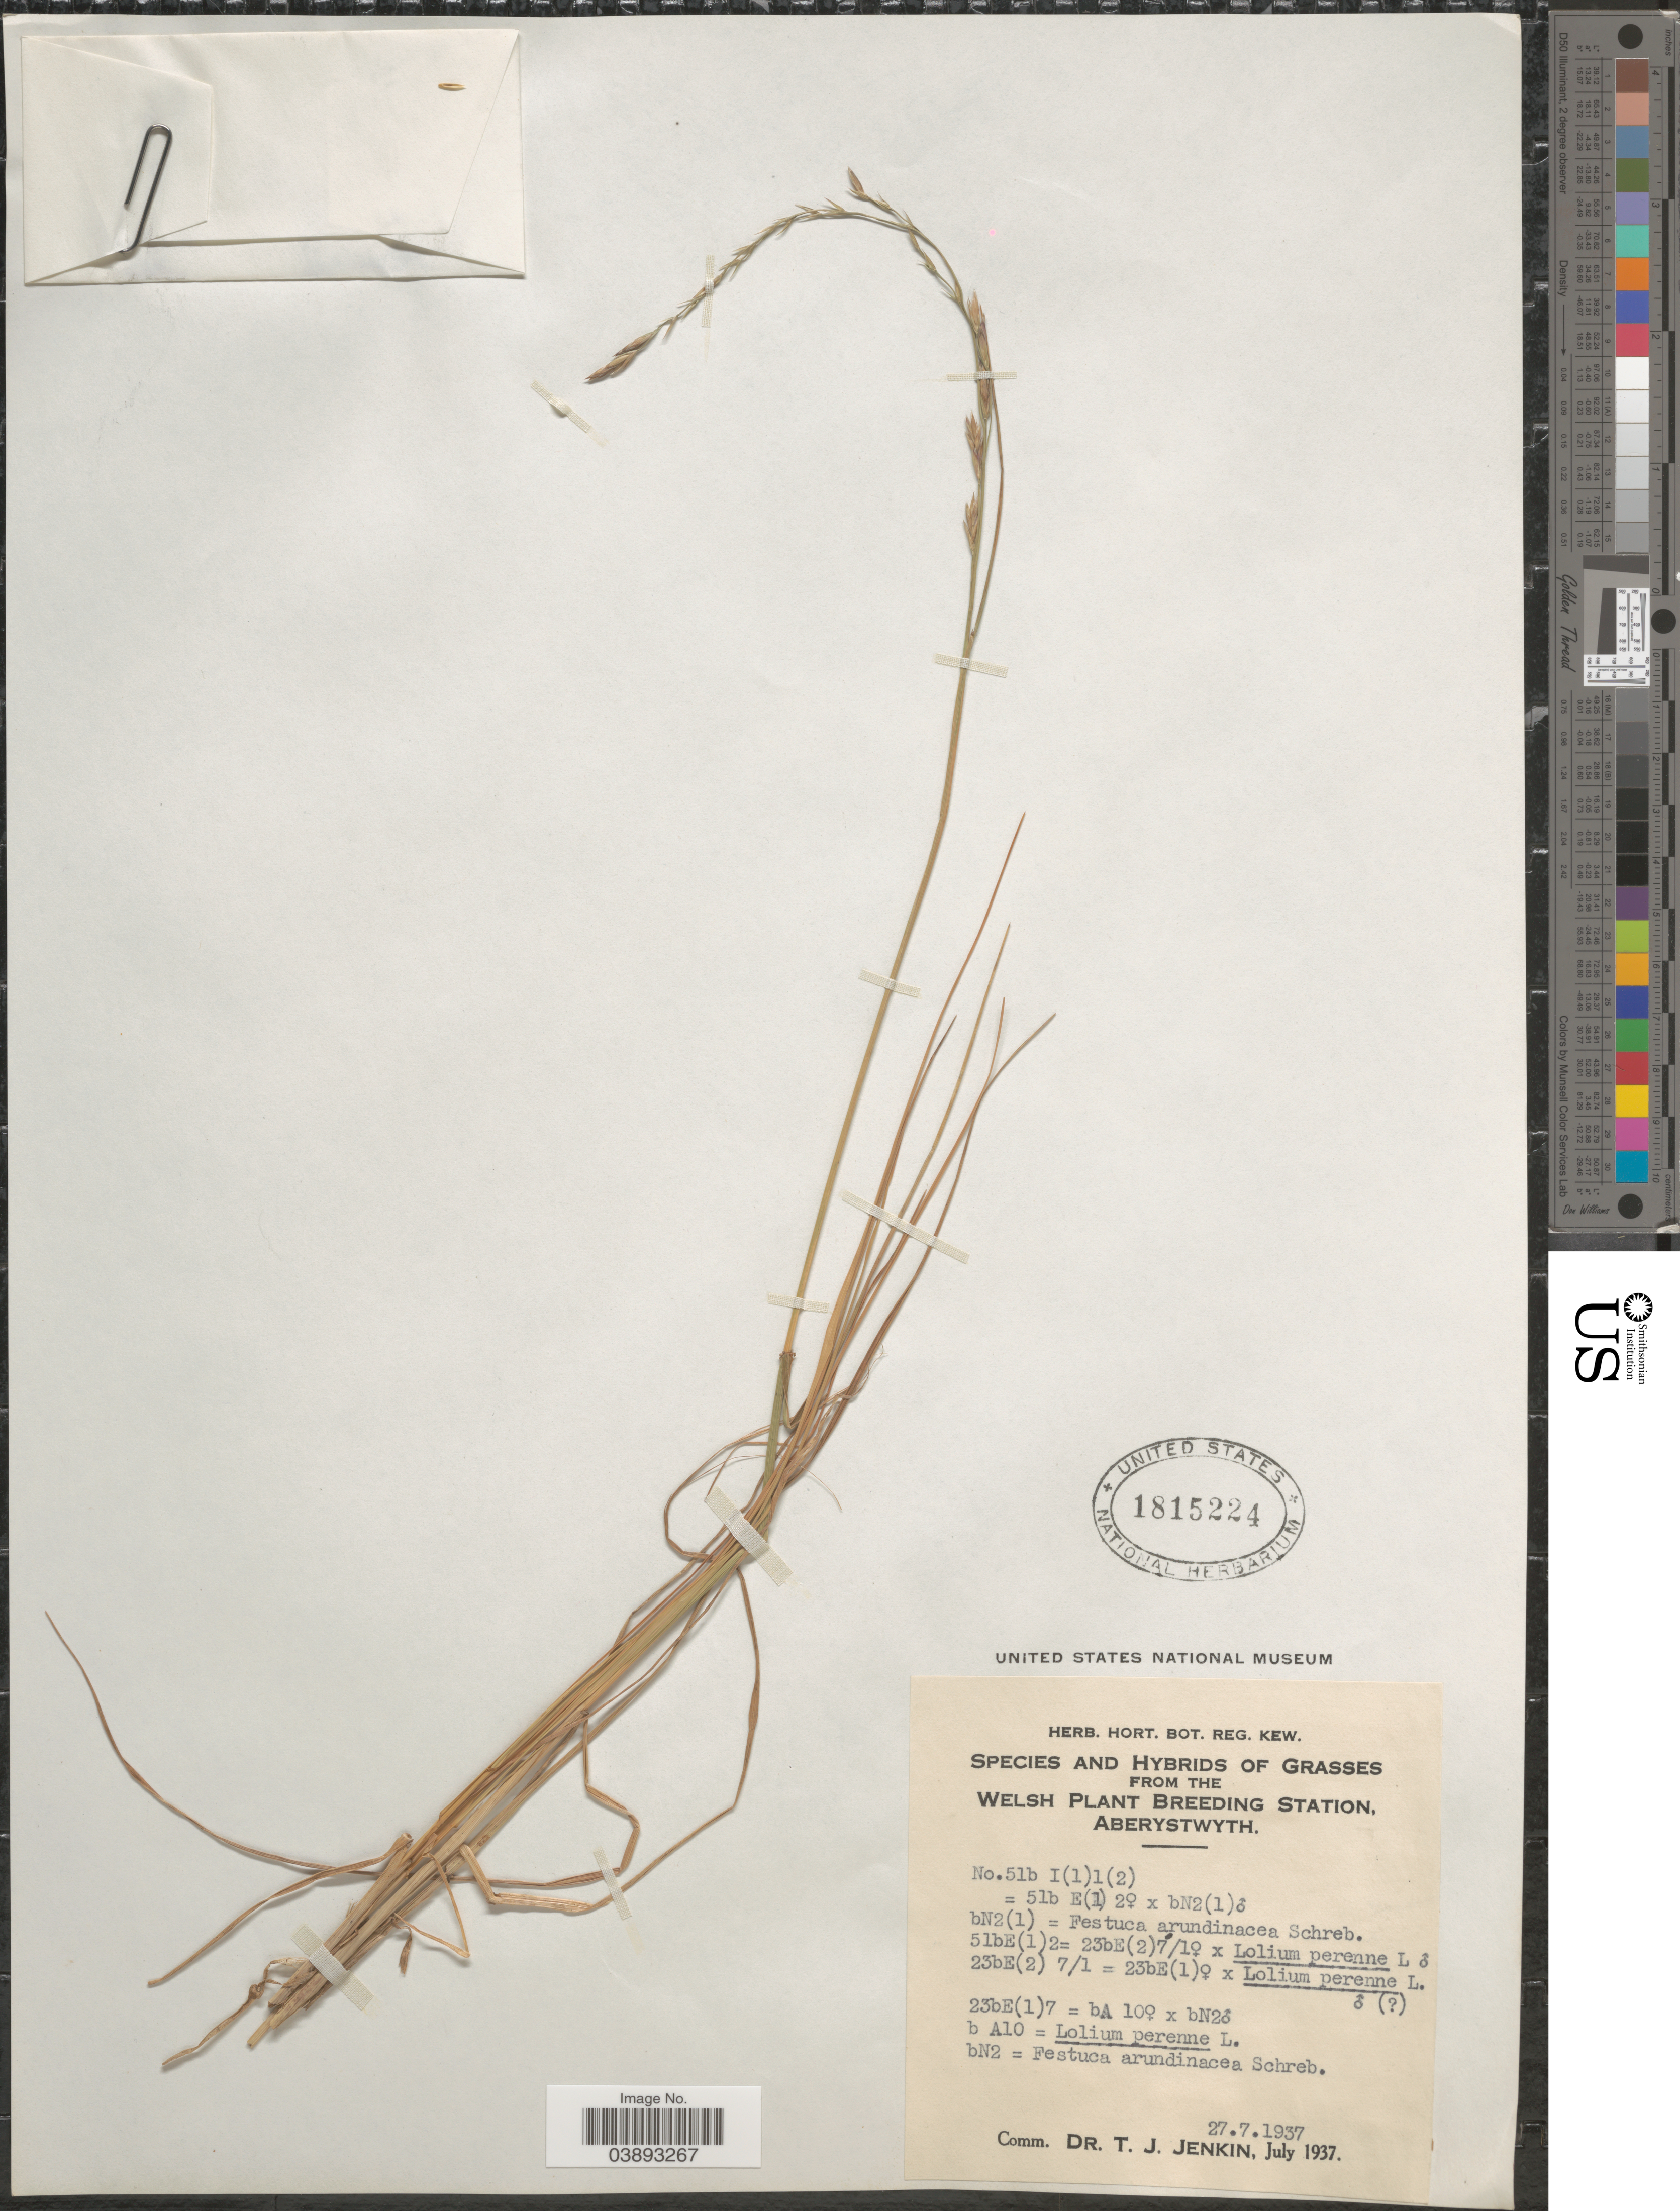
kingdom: Plantae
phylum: Tracheophyta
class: Liliopsida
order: Poales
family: Poaceae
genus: Lolium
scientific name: Lolium perenne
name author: L.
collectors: Ex herb. Hort. Bot. Reg. Kew.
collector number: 51b I(1)1(2)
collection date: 1937-07-27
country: United Kingdom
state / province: Wales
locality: Welsh Plant Breeding Station, Aberystwyth.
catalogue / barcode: US 1815224